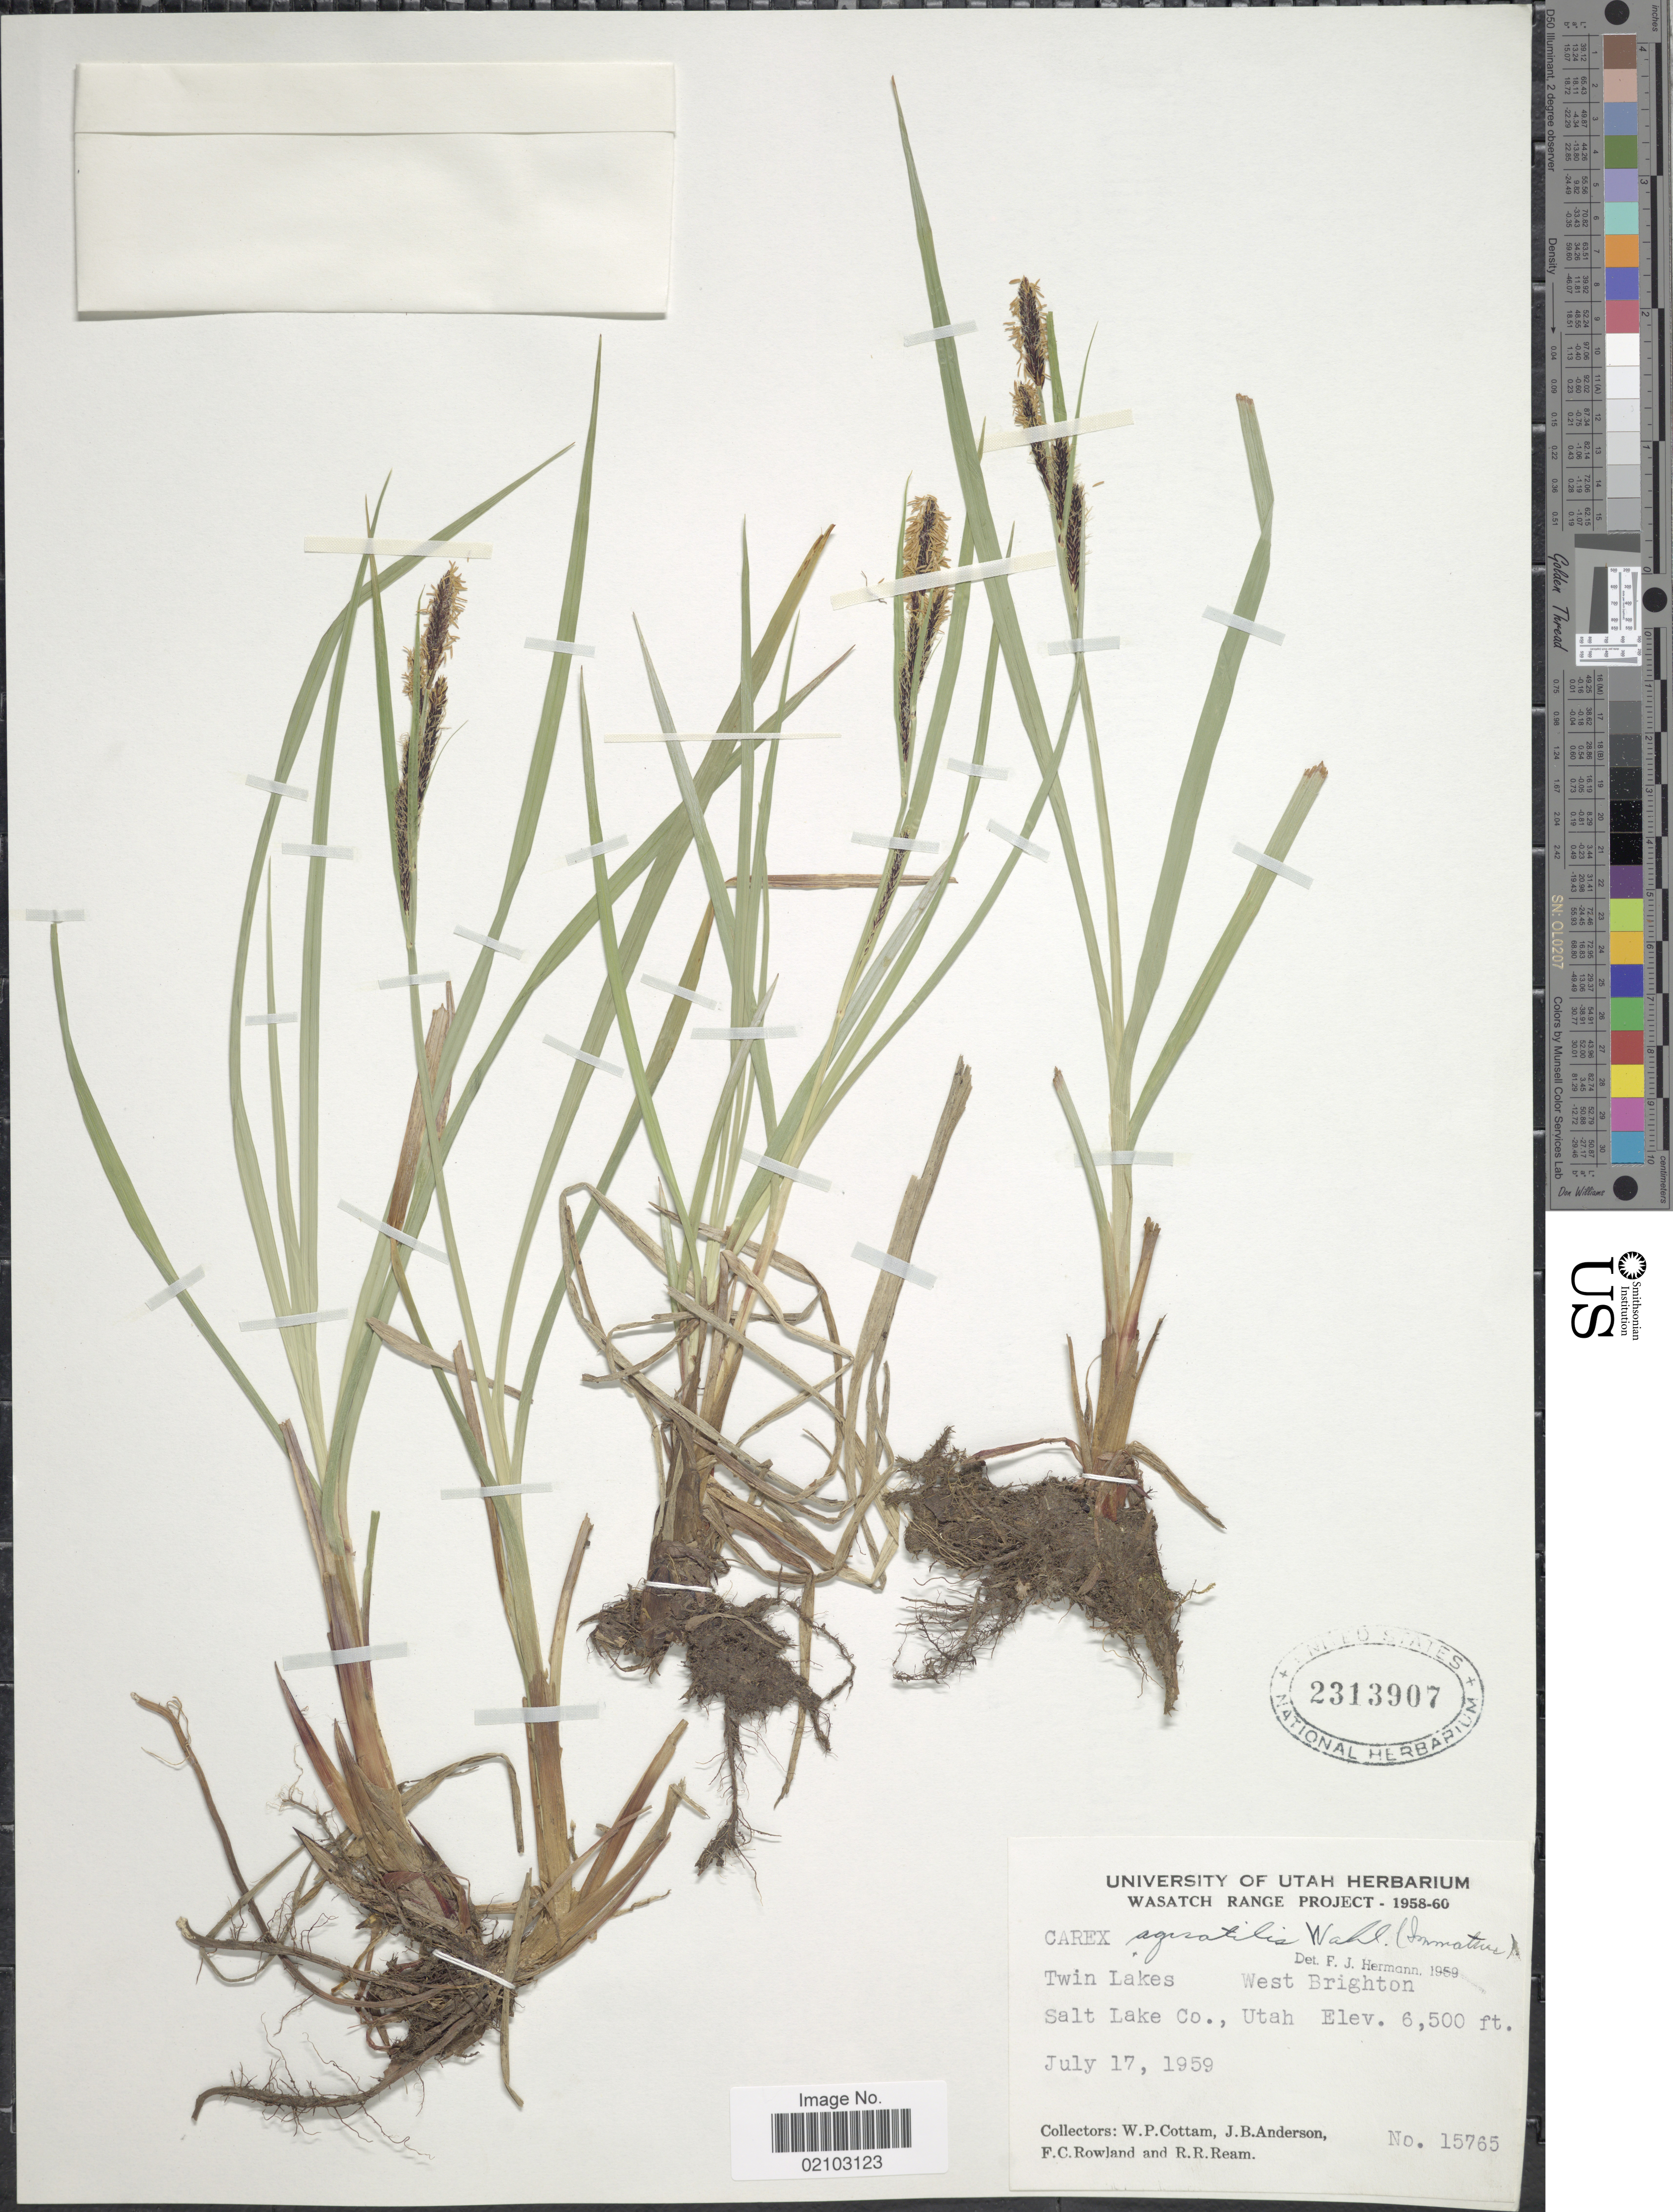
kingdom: Plantae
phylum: Tracheophyta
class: Liliopsida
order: Poales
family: Cyperaceae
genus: Carex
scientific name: Carex aquatilis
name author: Wahlenb.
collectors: W. Cottam, J. B. Anderson, F. Rowland & R. Ream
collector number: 15765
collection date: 1959-07-17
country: United States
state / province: Utah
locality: Twin Lakes, West Brighton, Salt Lake Co.,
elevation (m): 1981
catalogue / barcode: US 2313907